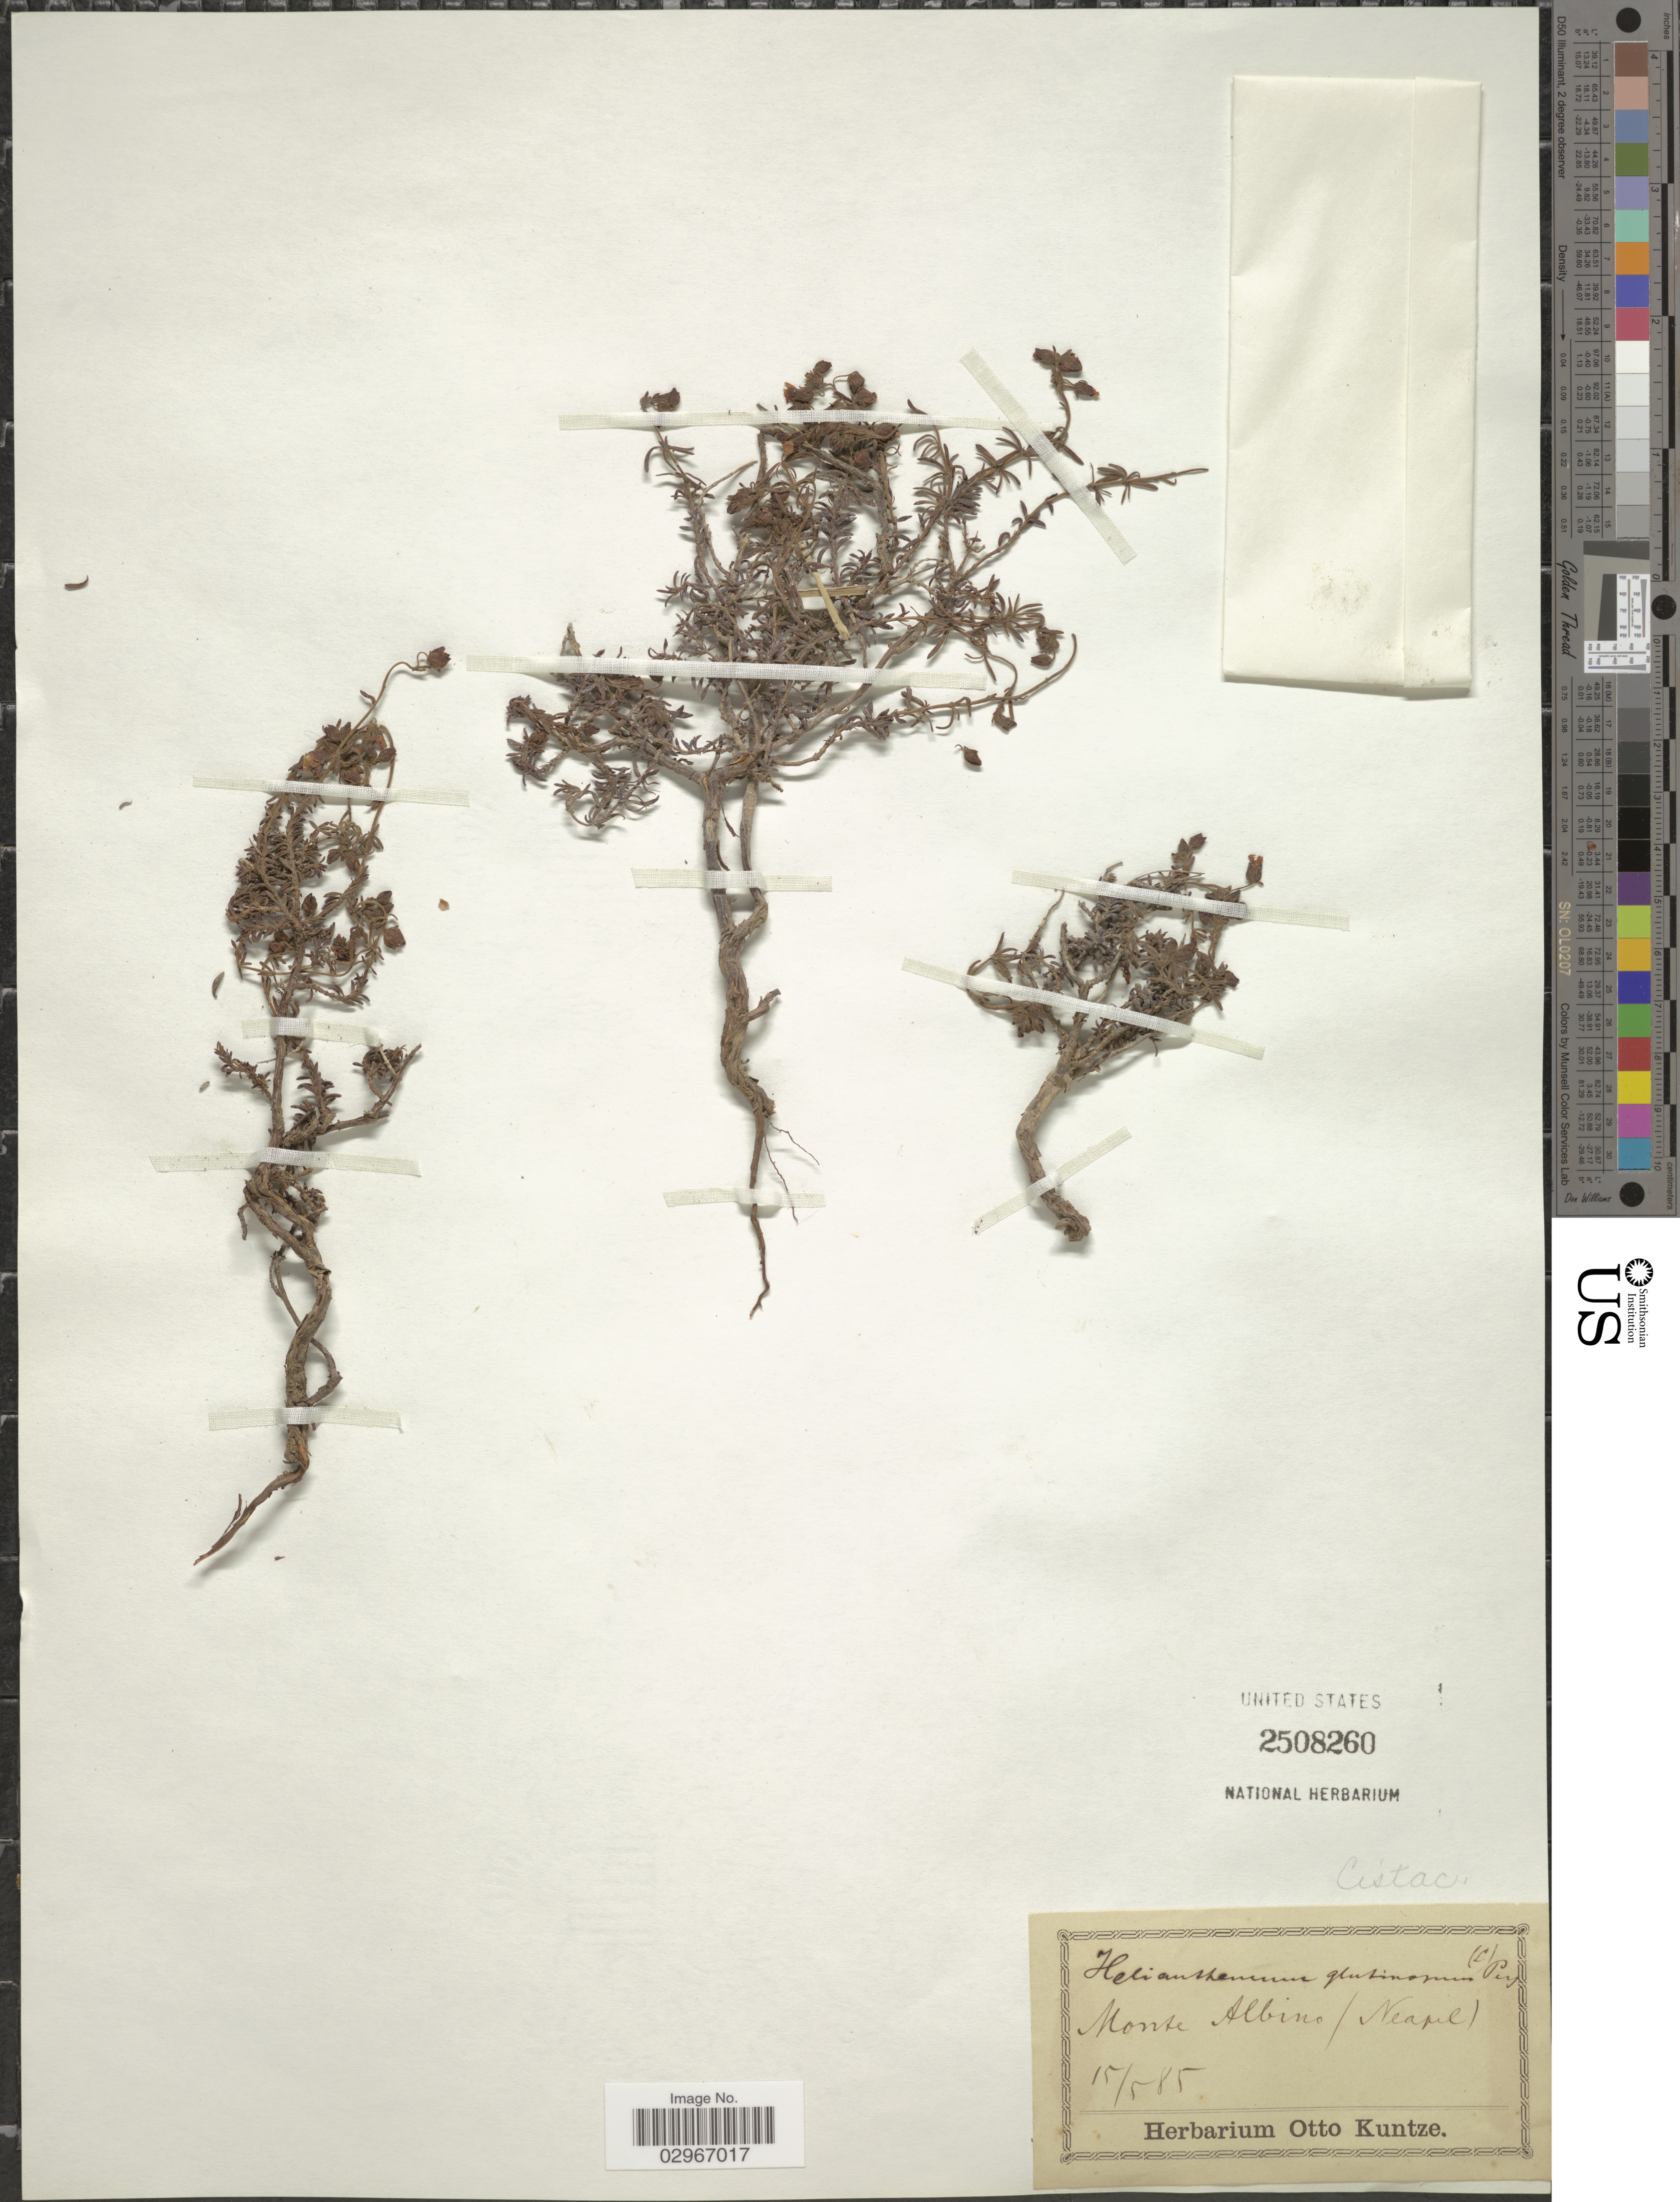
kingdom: Plantae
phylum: Tracheophyta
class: Magnoliopsida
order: Malvales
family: Cistaceae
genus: Helianthemum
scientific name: Helianthemum glutinosum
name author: Pers.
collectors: ex herb. Otto Kuntze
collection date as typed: Transcribed d/m/y: 15/5/85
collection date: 1885-05-15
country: Italy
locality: Monte Albino (Neapil [interpreted]).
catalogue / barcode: US 2508260